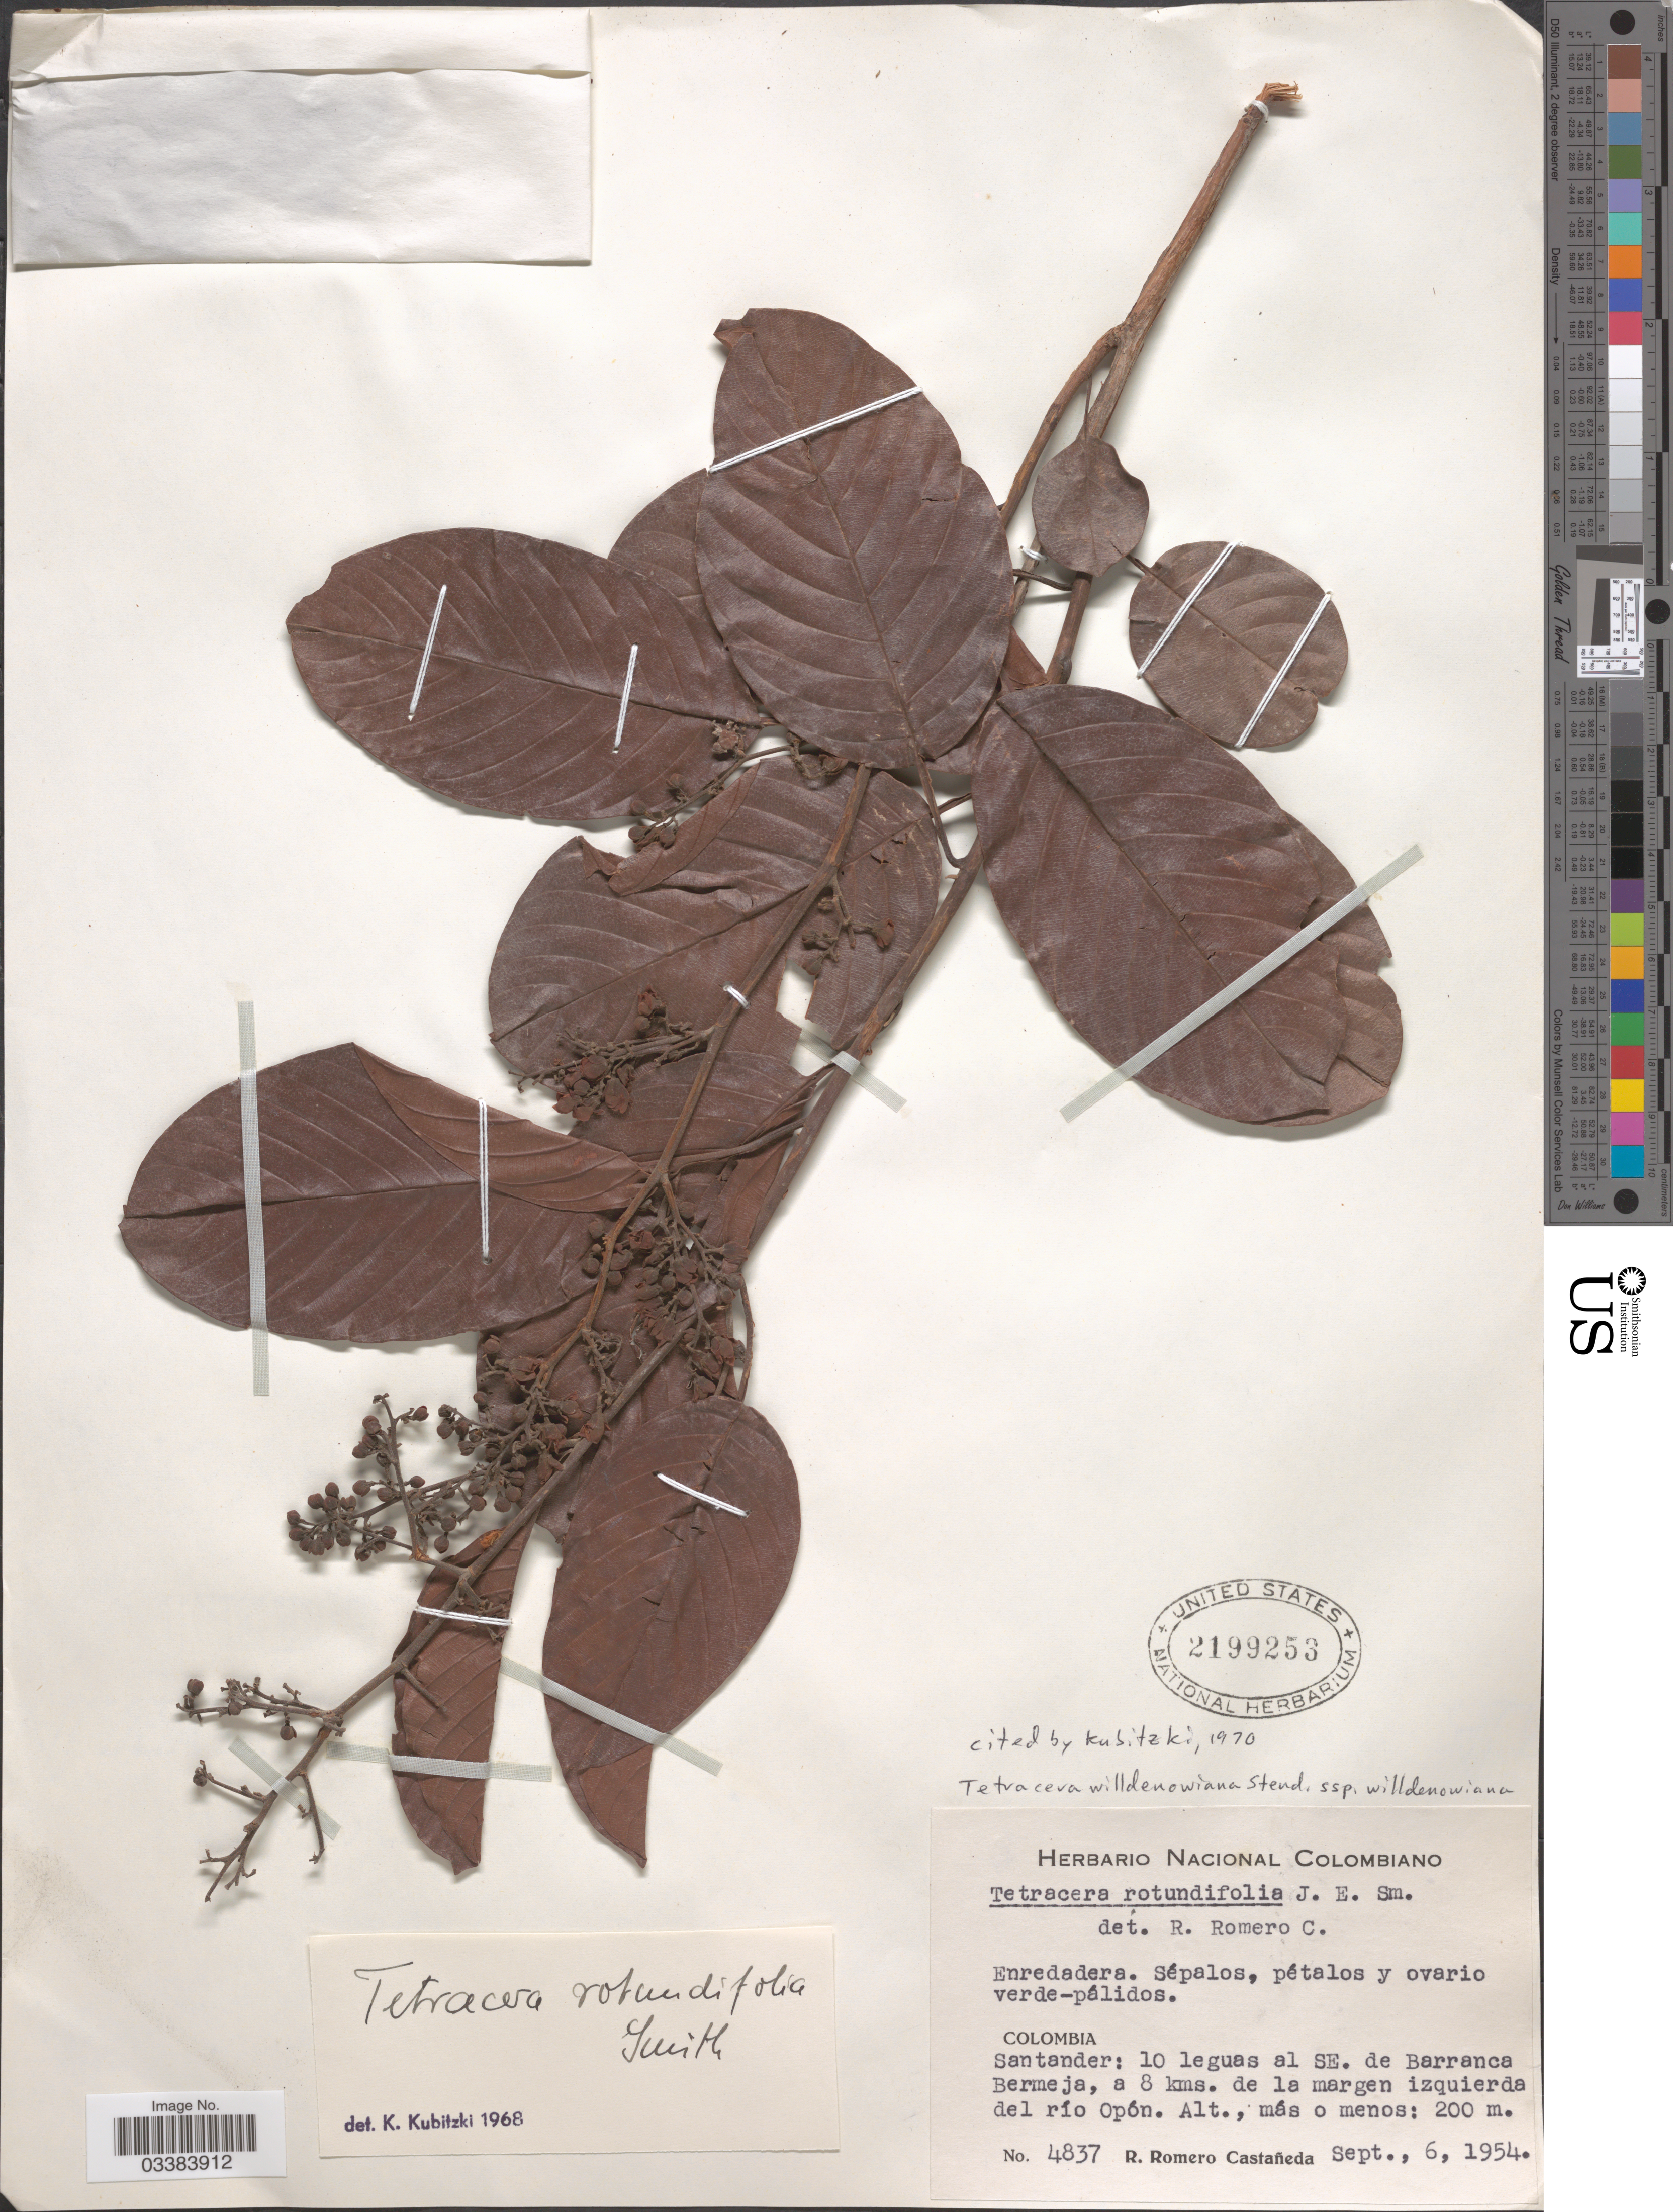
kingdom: Plantae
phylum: Tracheophyta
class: Magnoliopsida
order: Dilleniales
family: Dilleniaceae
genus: Tetracera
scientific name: Tetracera willdenowiana subsp. willdenowiana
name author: Steud.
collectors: R. Romero Castañeda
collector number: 4837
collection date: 1954-09-06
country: Colombia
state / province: Santander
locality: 10 leguas al SE. de Barranca Bermeja, a 8 kms. de la margen izquierda del río Opón.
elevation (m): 200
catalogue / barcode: US 2199253